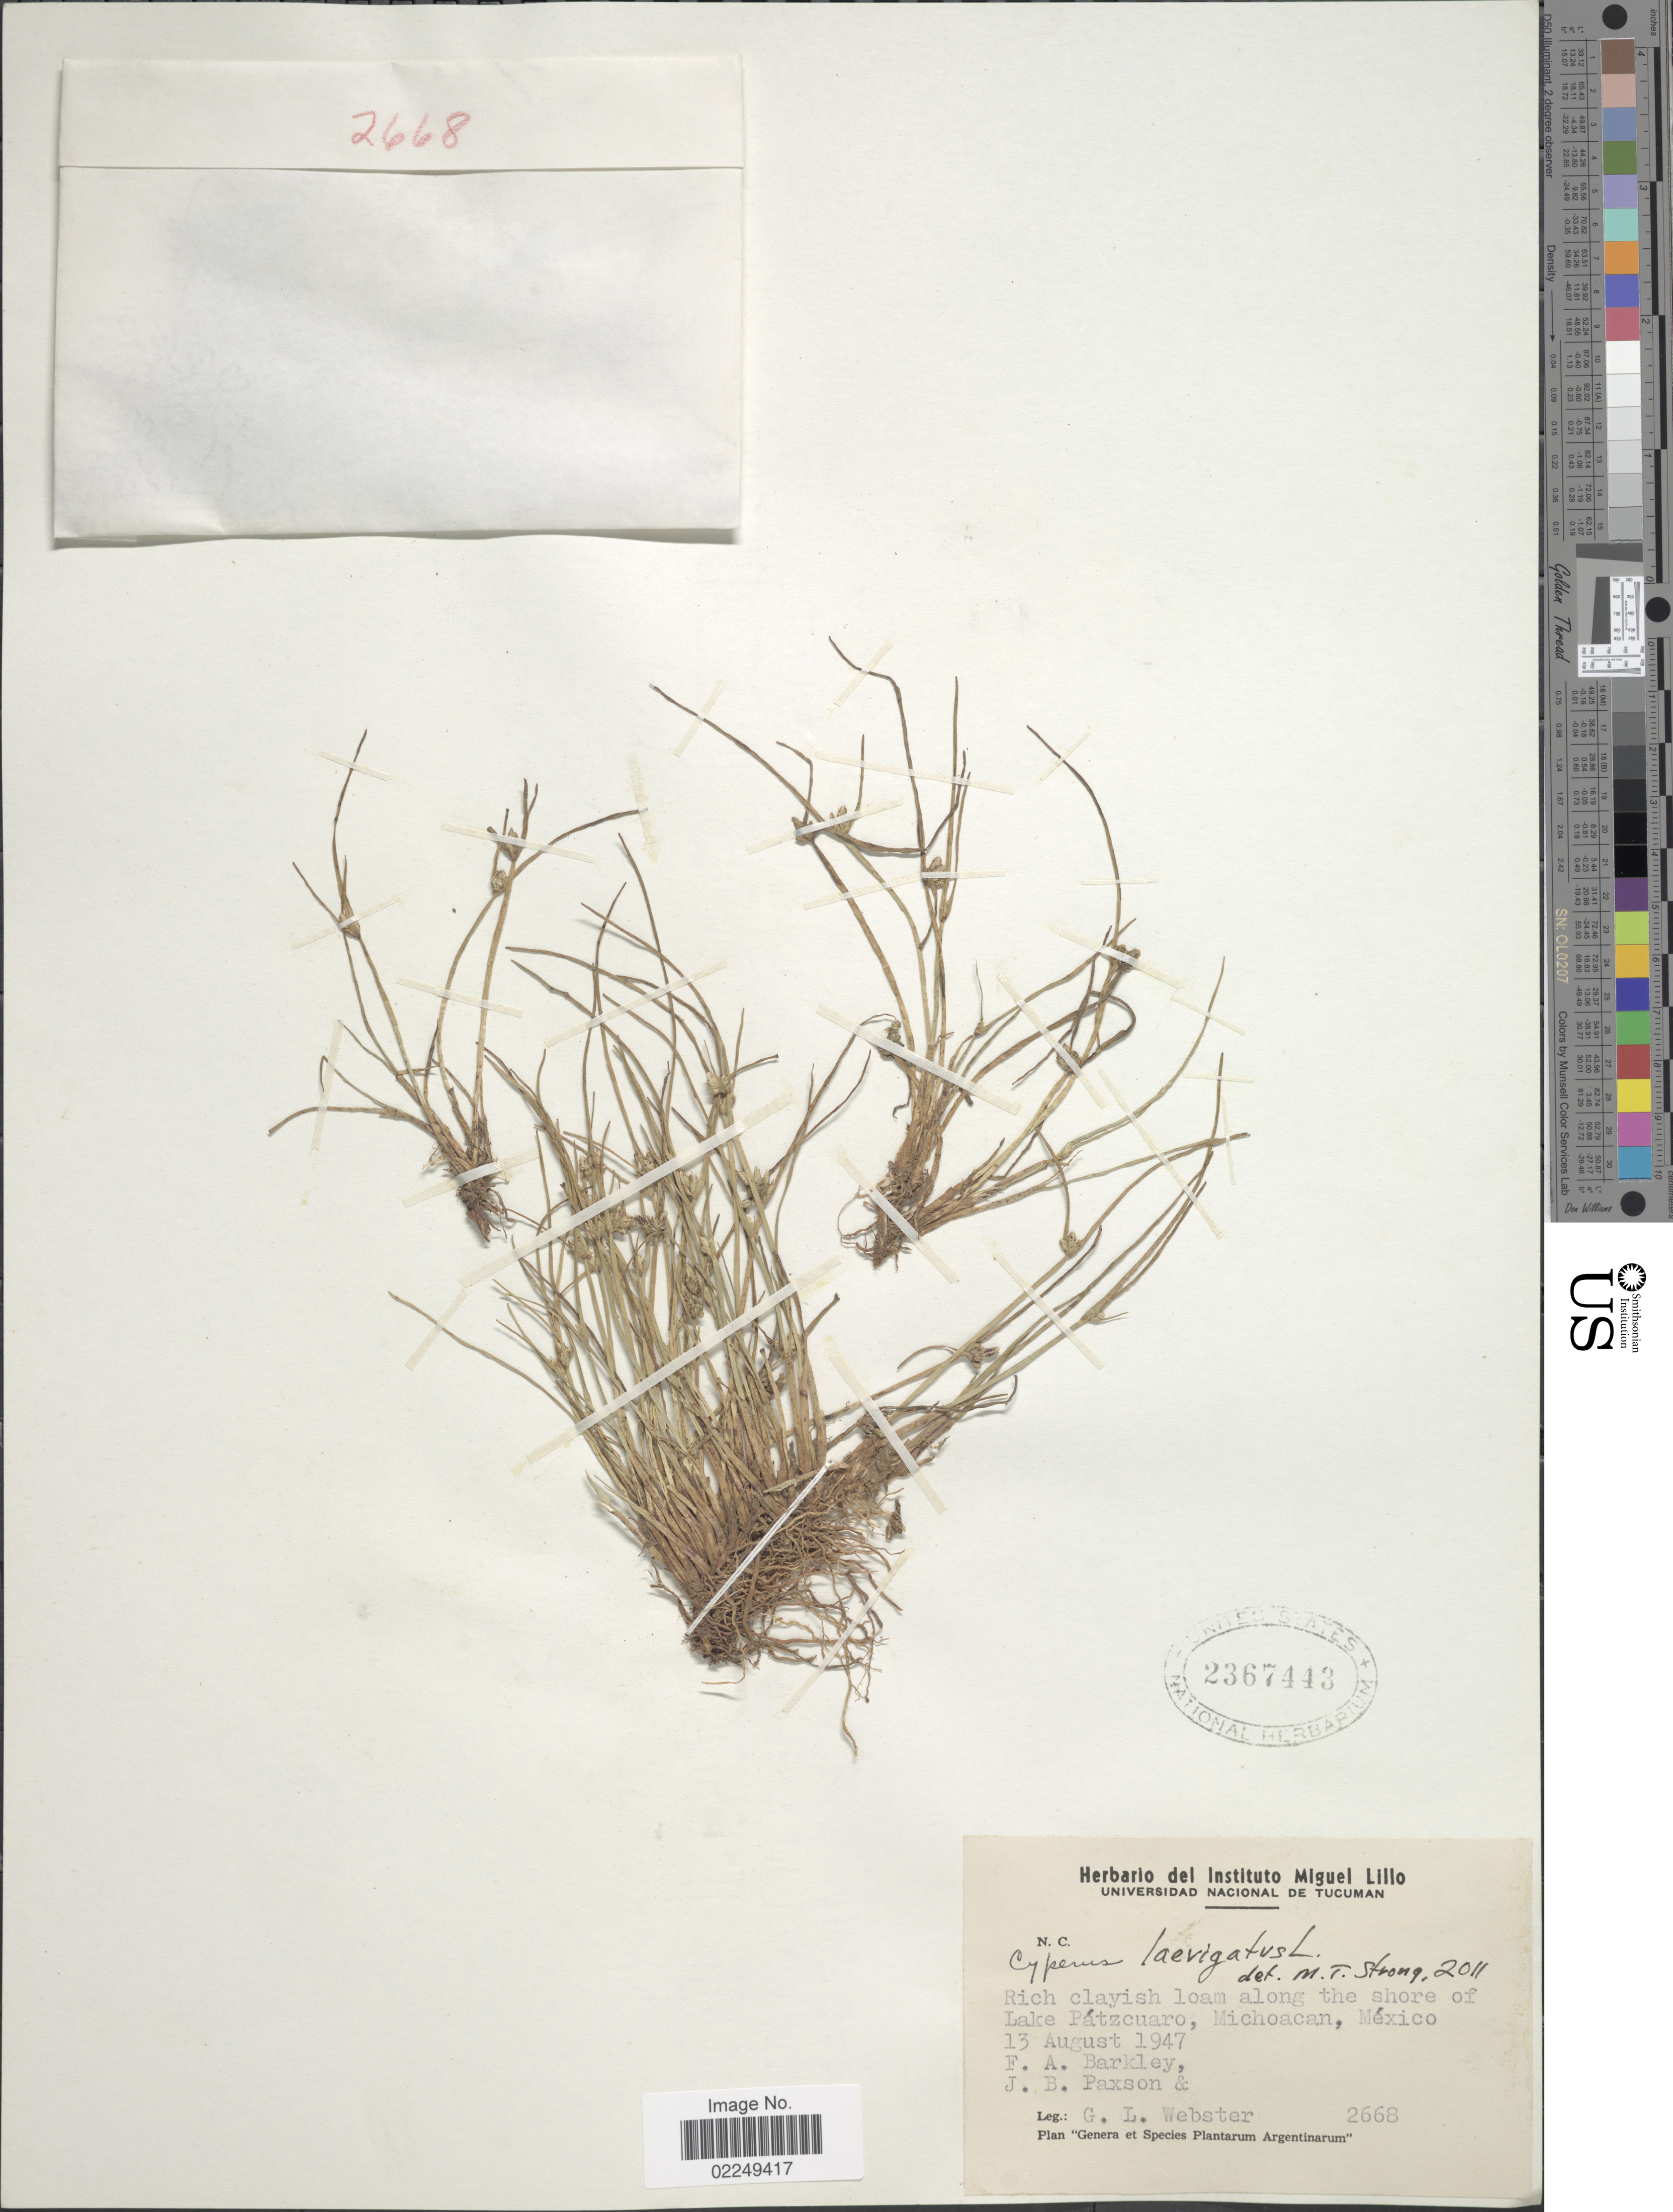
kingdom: Plantae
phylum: Tracheophyta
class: Liliopsida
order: Poales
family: Cyperaceae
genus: Cyperus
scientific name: Cyperus laevigatus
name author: L.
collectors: F. A. Barkley, F. A. Paxson & G. L. Webster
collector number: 2668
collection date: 1947-08-13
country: Mexico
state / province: Michoacán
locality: Along the shore of Lake Patzcuaro, Michoacan, Mexico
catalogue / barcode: US 2367443